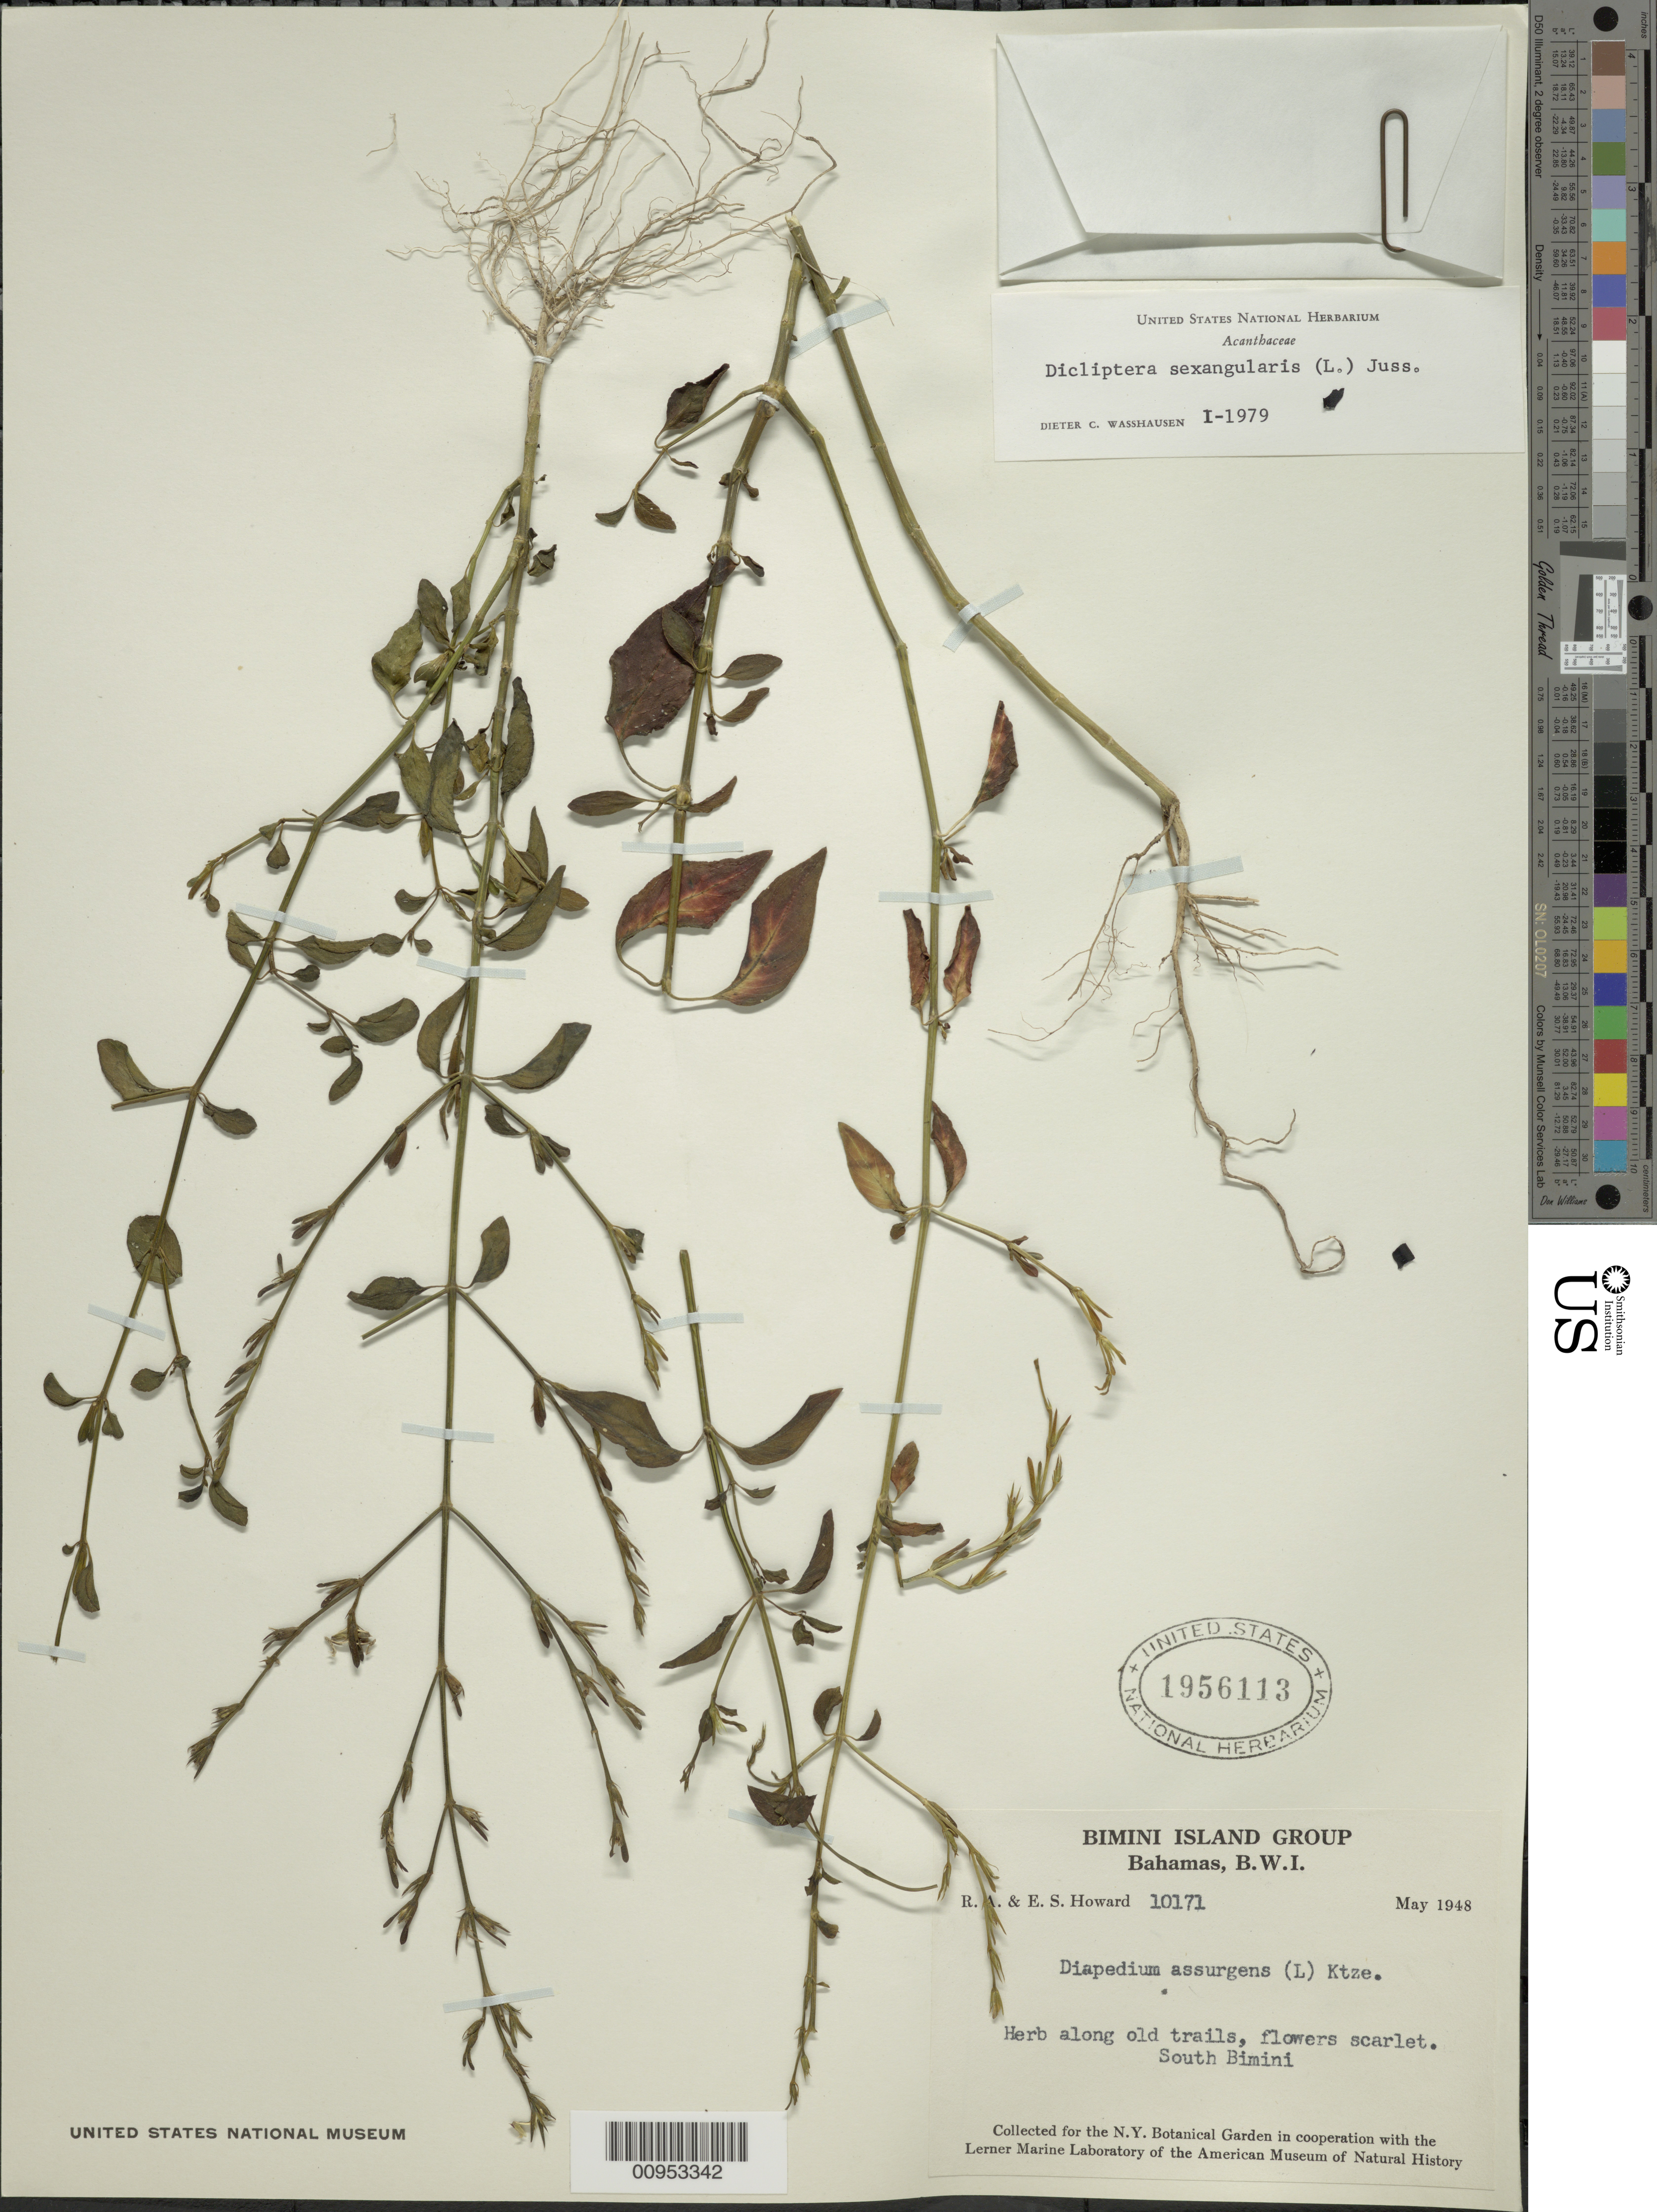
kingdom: Plantae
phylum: Tracheophyta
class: Magnoliopsida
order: Lamiales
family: Acanthaceae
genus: Dicliptera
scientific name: Dicliptera sexangularis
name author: (L.) Juss.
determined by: Wasshausen, Dieter C., (BOT), Smithsonian Institution - National Museum of Natural History (UNITED STATES)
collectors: R. A. Howard & E. S. Howard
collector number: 10171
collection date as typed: May 1948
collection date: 1948-05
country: Bahamas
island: South Bimini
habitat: Along old trails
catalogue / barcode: US 1956113